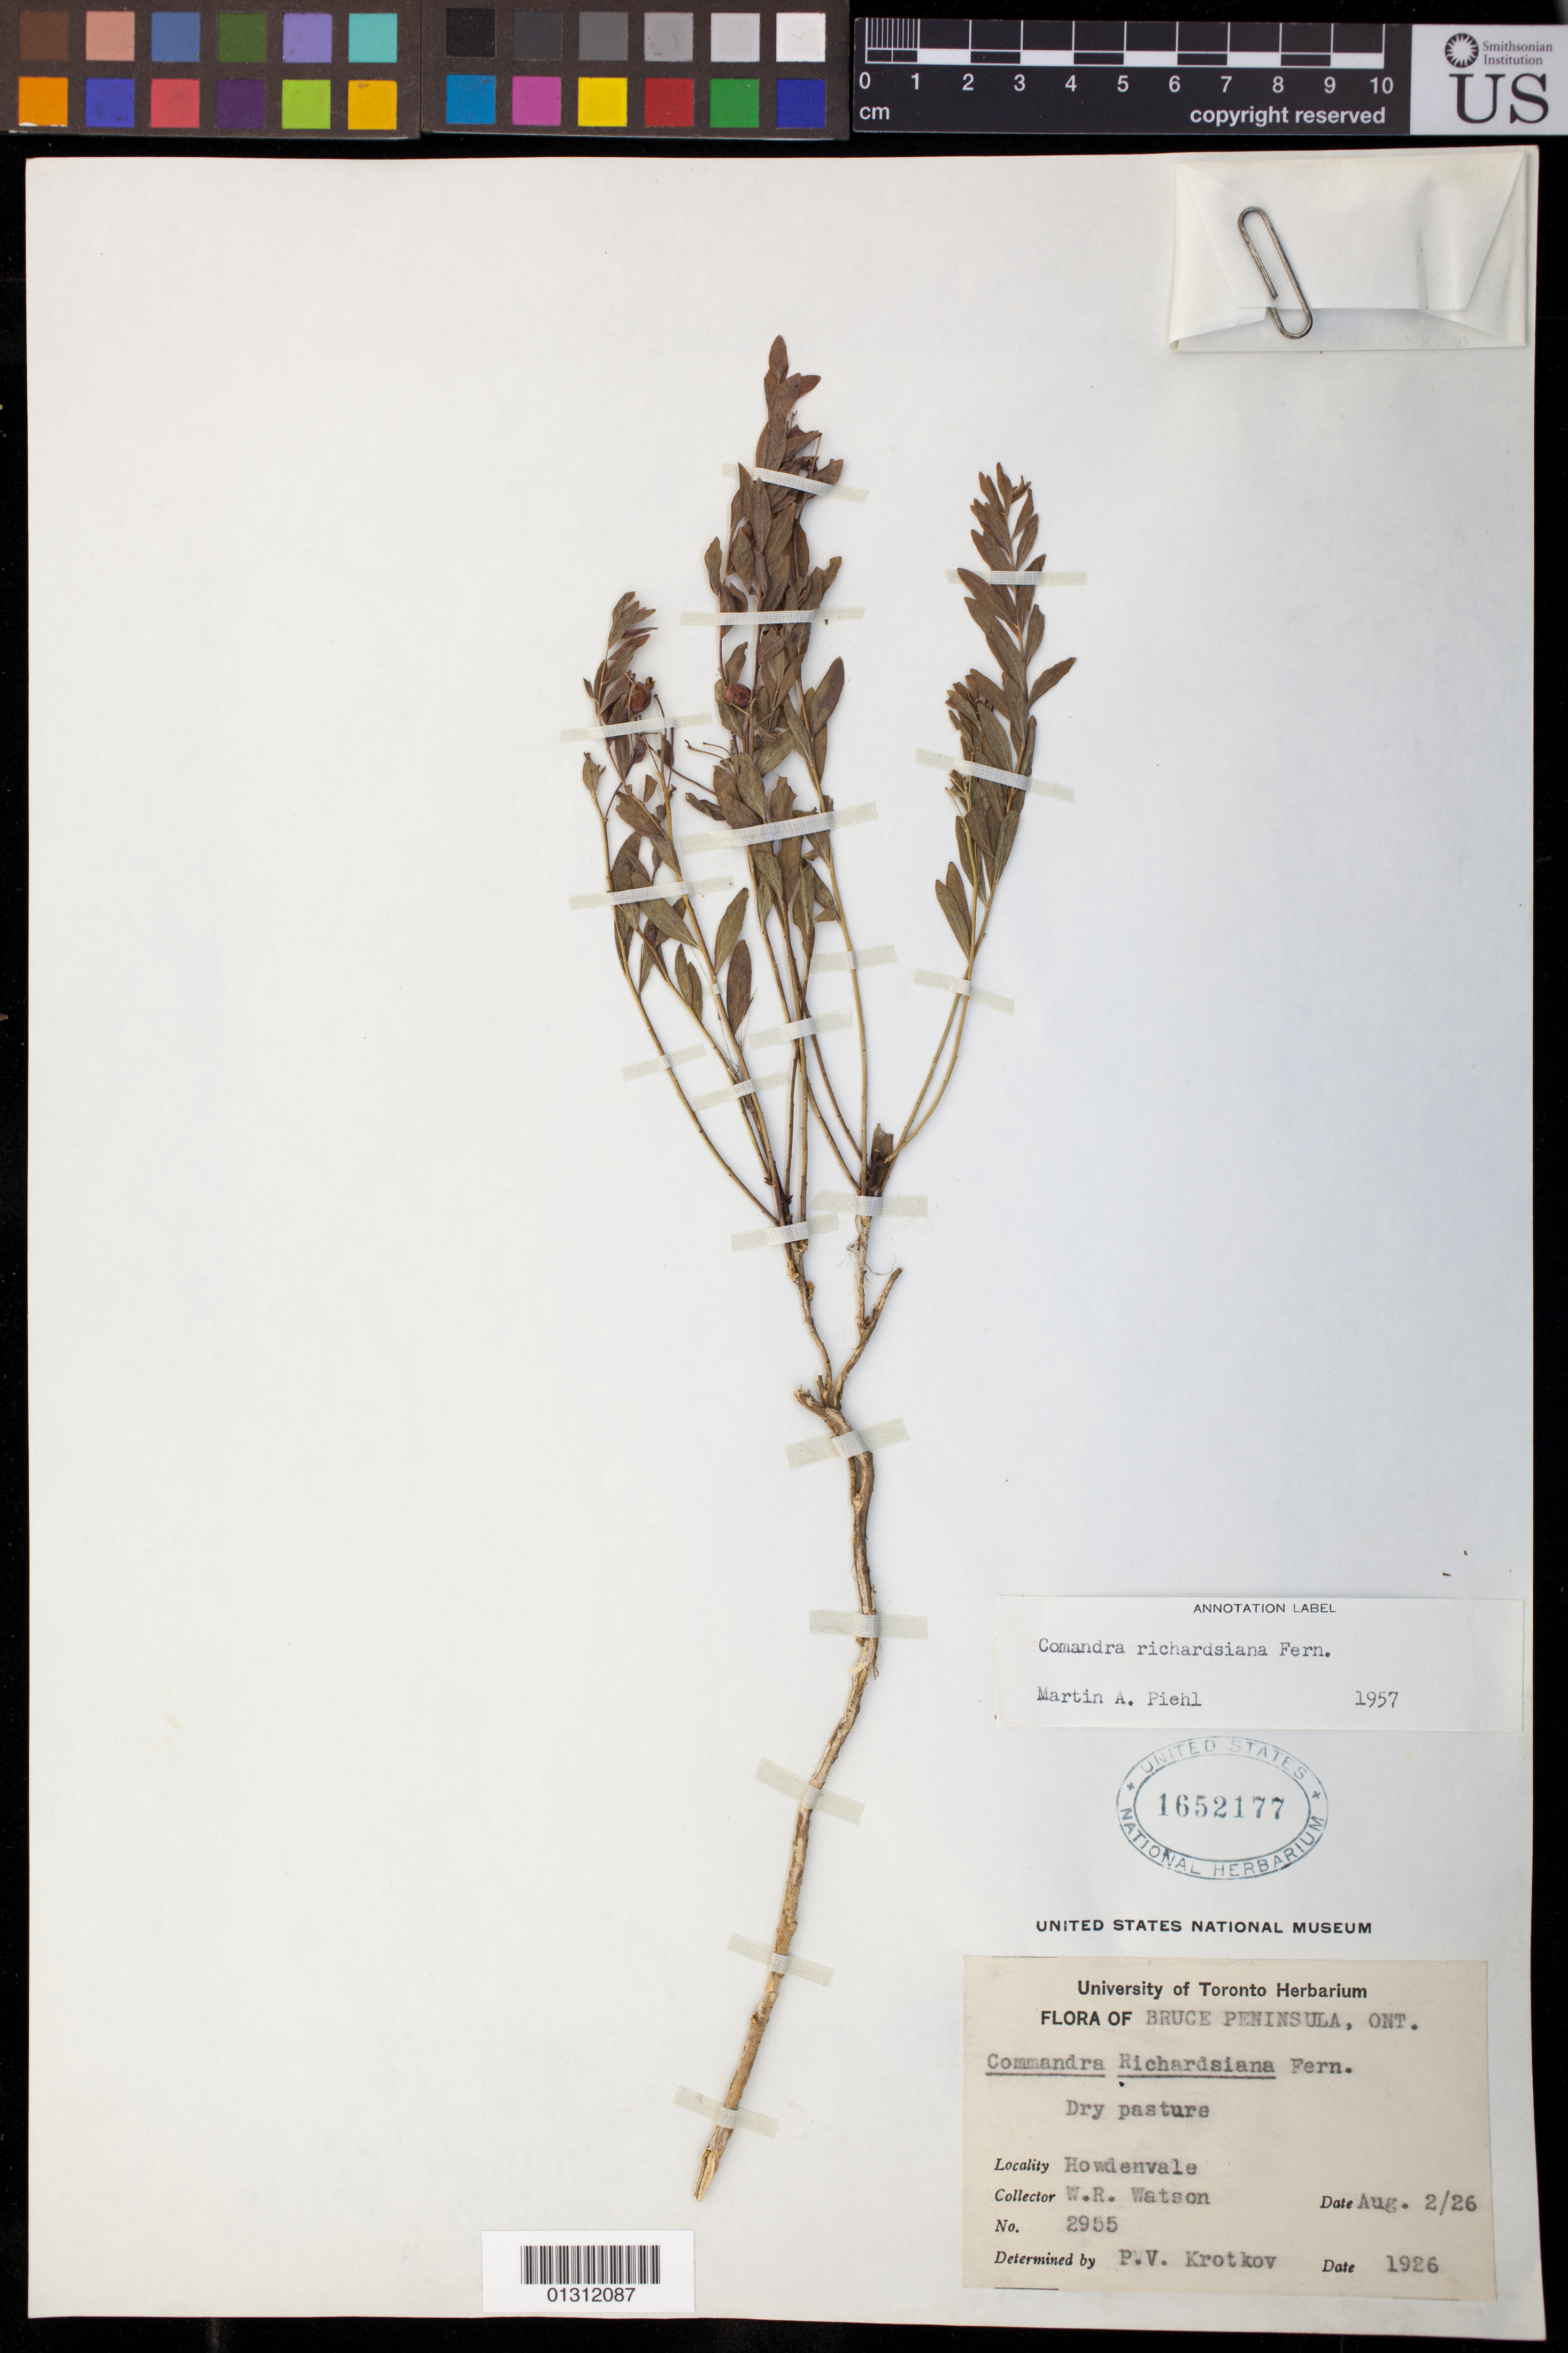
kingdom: Plantae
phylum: Tracheophyta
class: Magnoliopsida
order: Santalales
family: Comandraceae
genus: Comandra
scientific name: Comandra richardsiana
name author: Fernald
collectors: W. R. Watson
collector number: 2955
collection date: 1926-08-02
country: Canada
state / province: Ontario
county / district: Bruce County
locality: Bruce Peninsula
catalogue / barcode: US 1652177